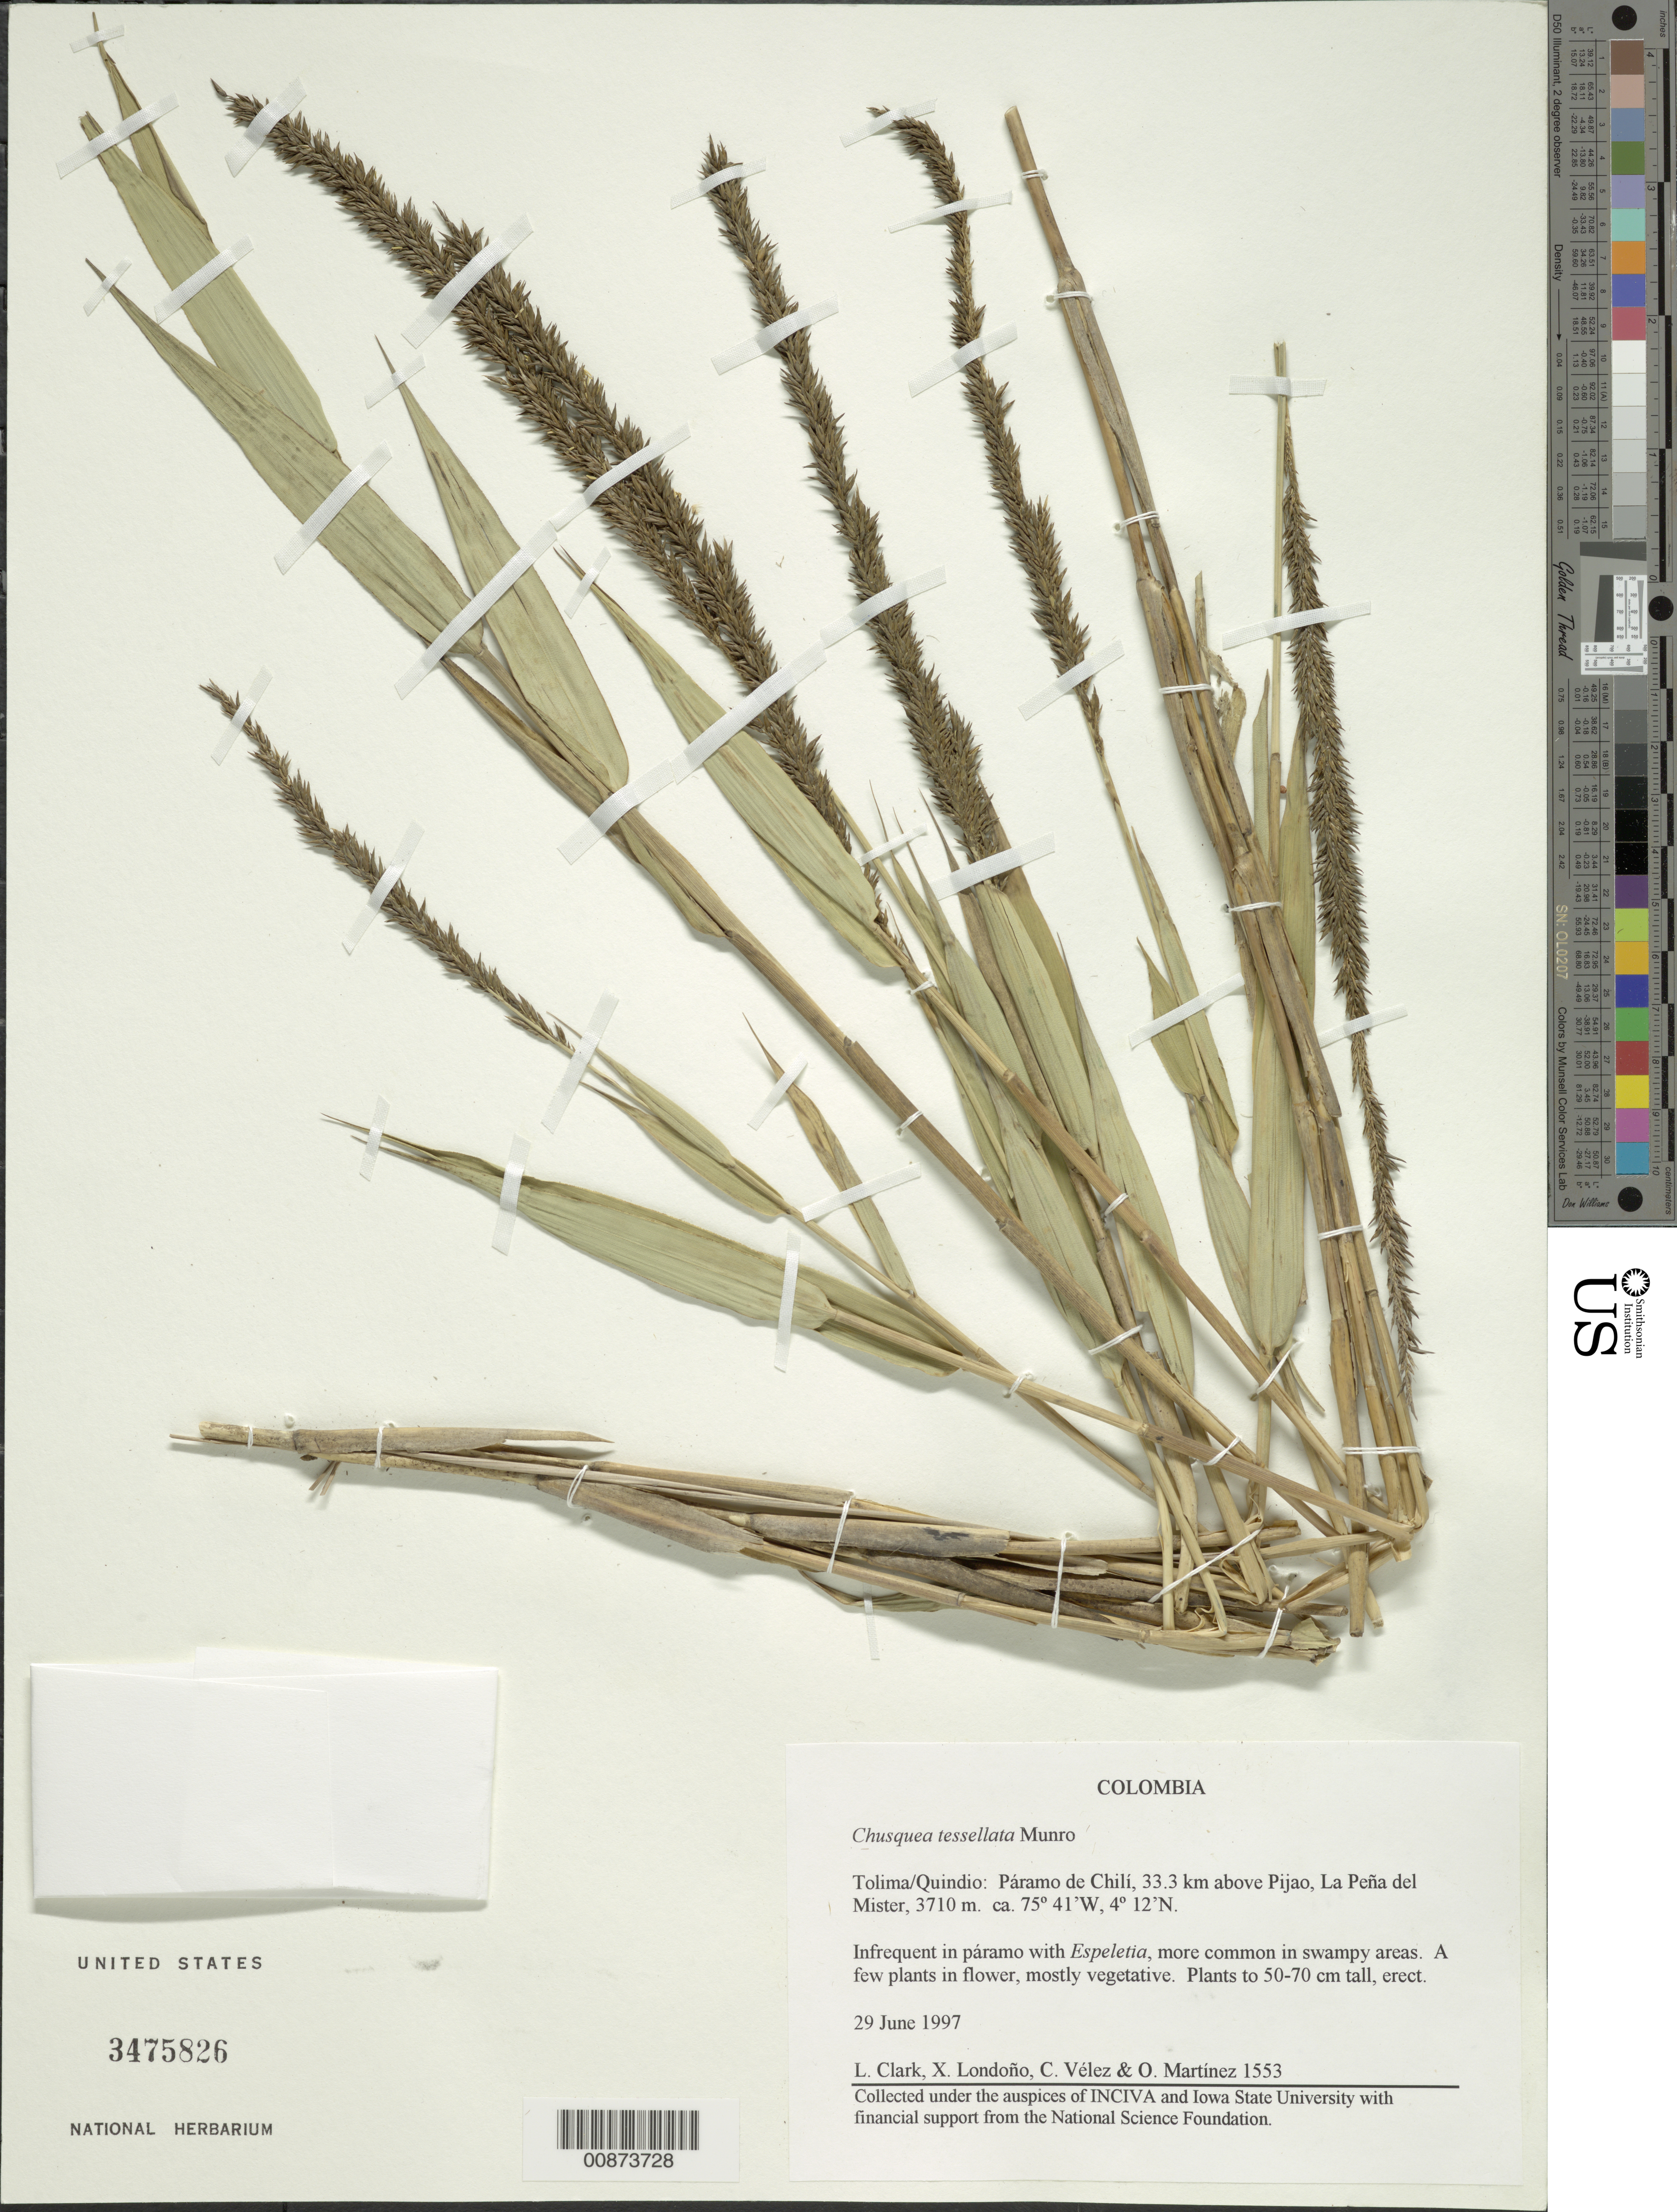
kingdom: Plantae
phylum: Tracheophyta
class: Liliopsida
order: Poales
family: Poaceae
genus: Chusquea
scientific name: Chusquea tessellata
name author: Munro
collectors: L. G. Clark, X. Londoño, C. Velez & O. Martínez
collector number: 1553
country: Colombia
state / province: Quindío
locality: Pijao, Pijao-Paramo de Chili, above Pijao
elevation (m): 3710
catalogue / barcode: US 3475826